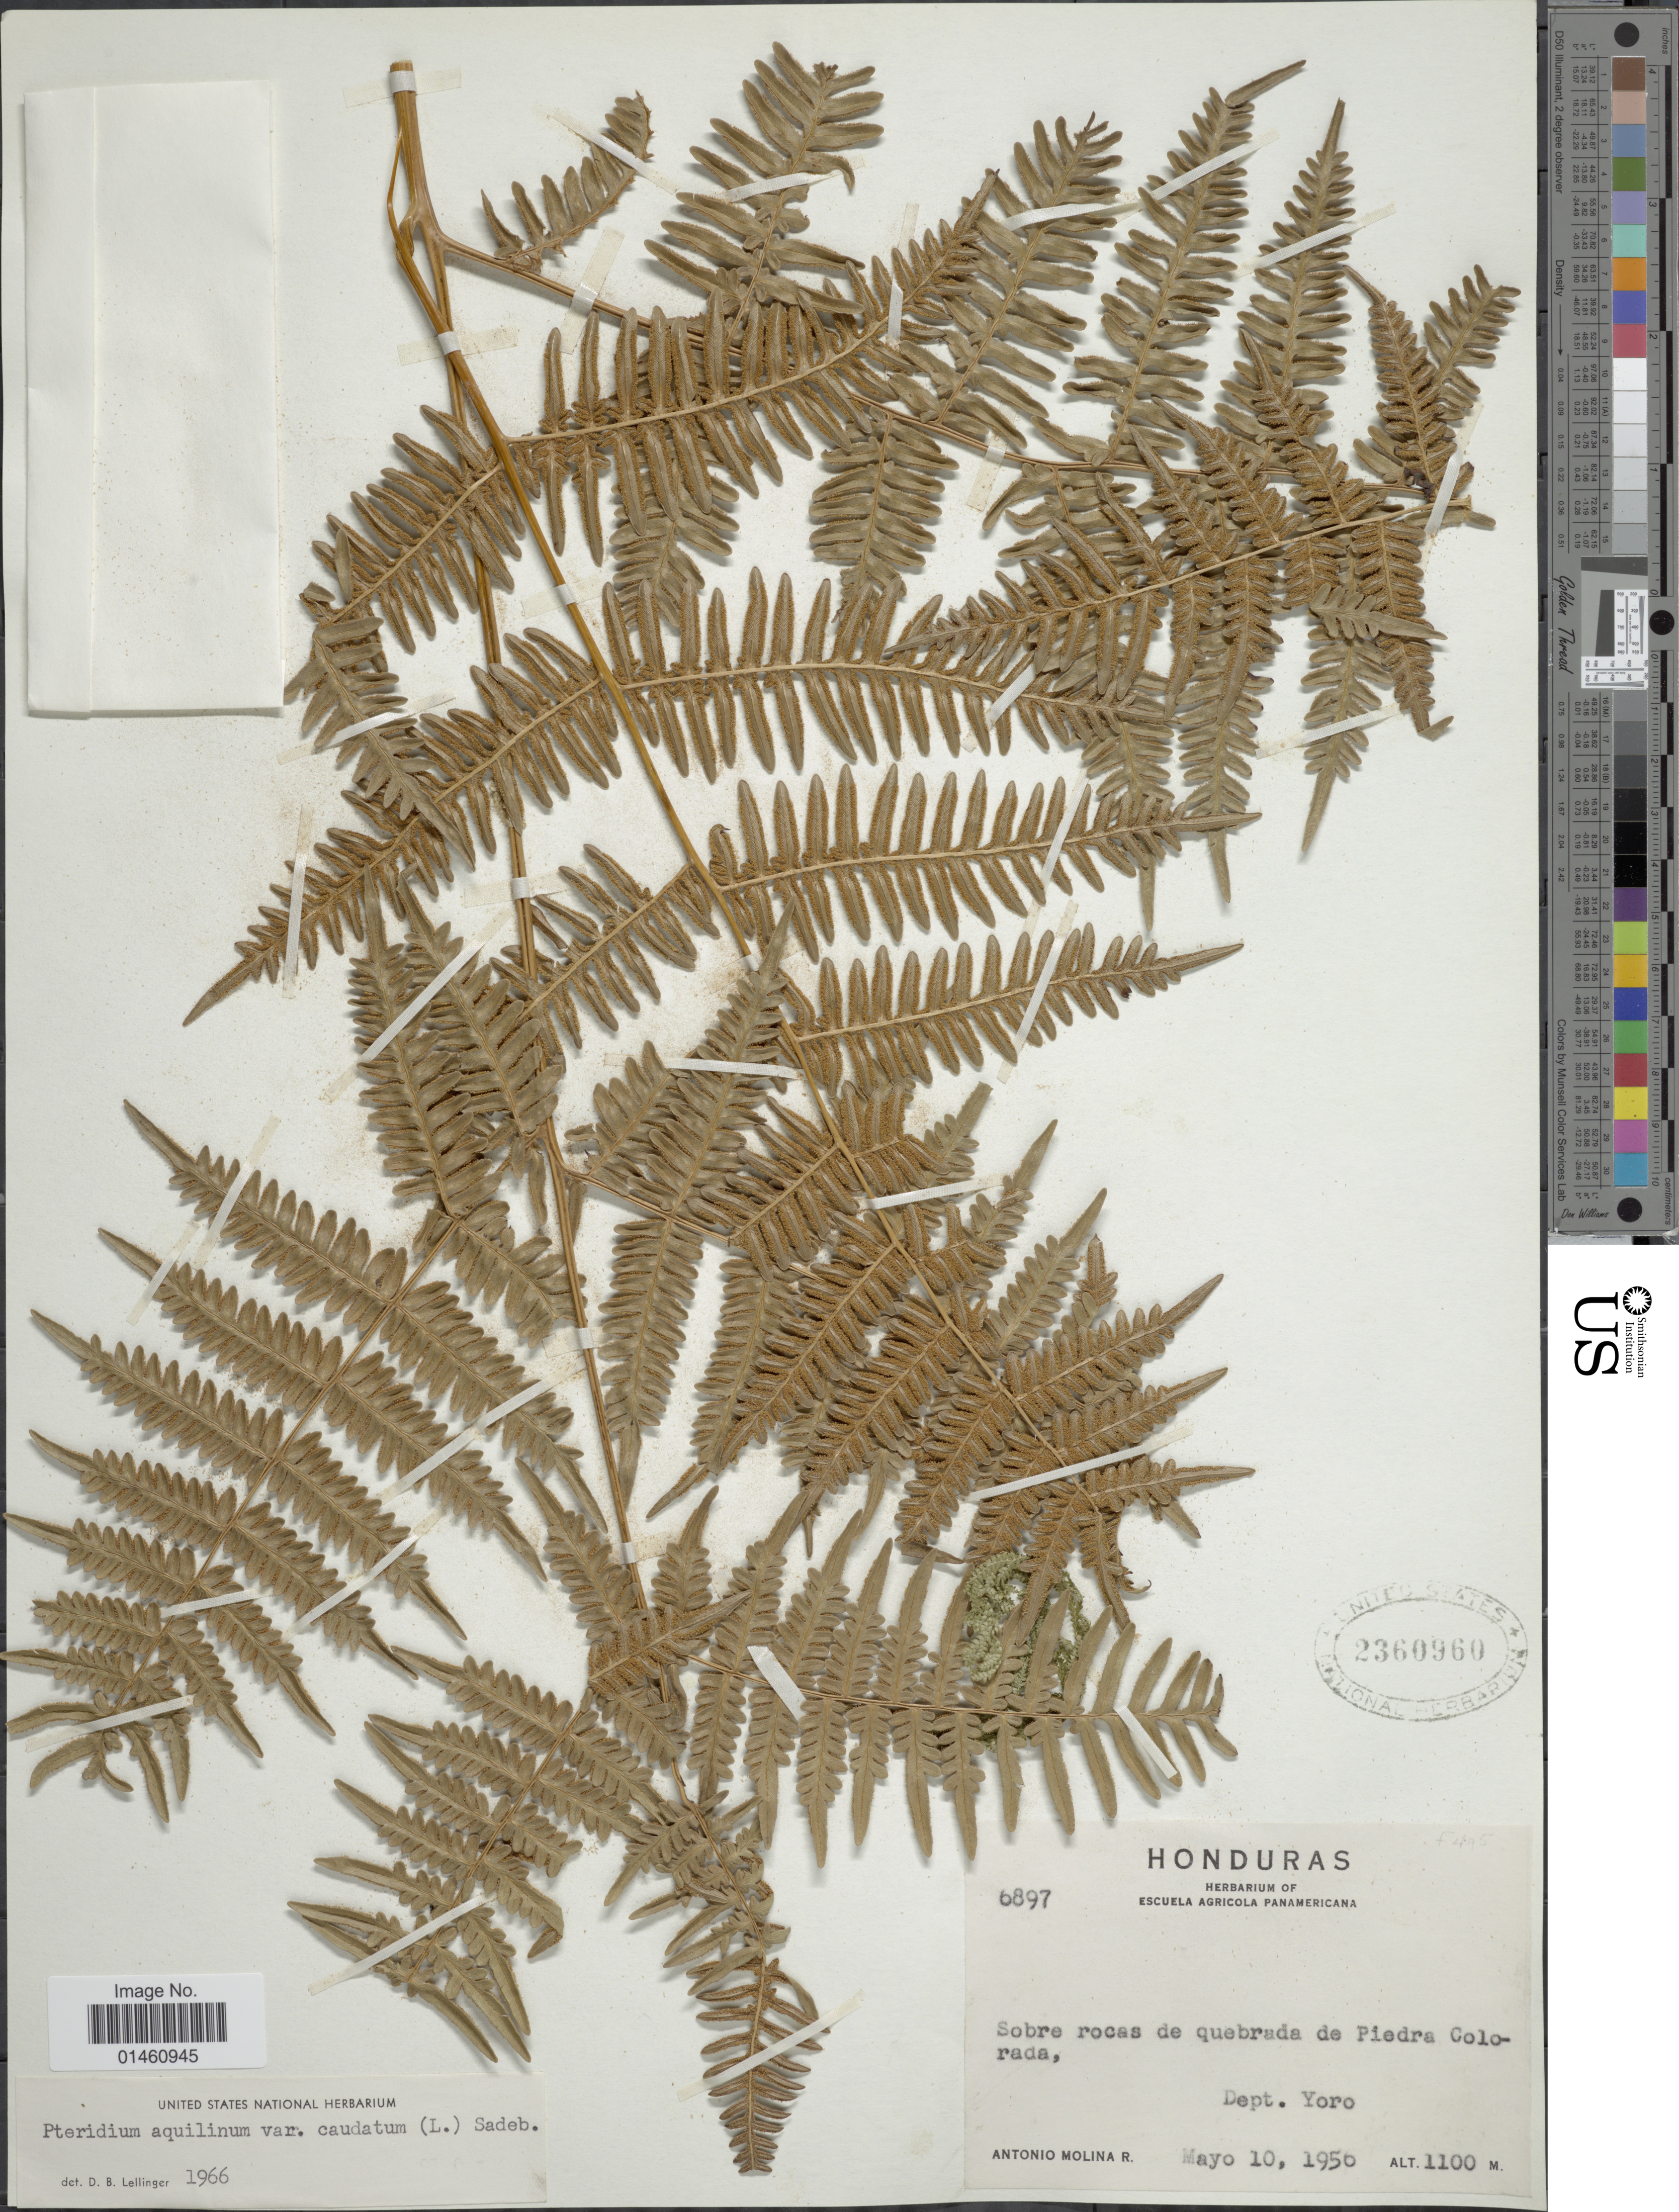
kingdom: Plantae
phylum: Tracheophyta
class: Polypodiopsida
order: Polypodiales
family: Dennstaedtiaceae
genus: Pteridium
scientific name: Pteridium caudatum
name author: (L.) Maxon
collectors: A. Molina R.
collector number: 6897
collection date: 1956-05-10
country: Honduras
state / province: Yoro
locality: Sobre rocas de quebrada de Piedra Colorada.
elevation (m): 1100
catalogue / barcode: US 2360960